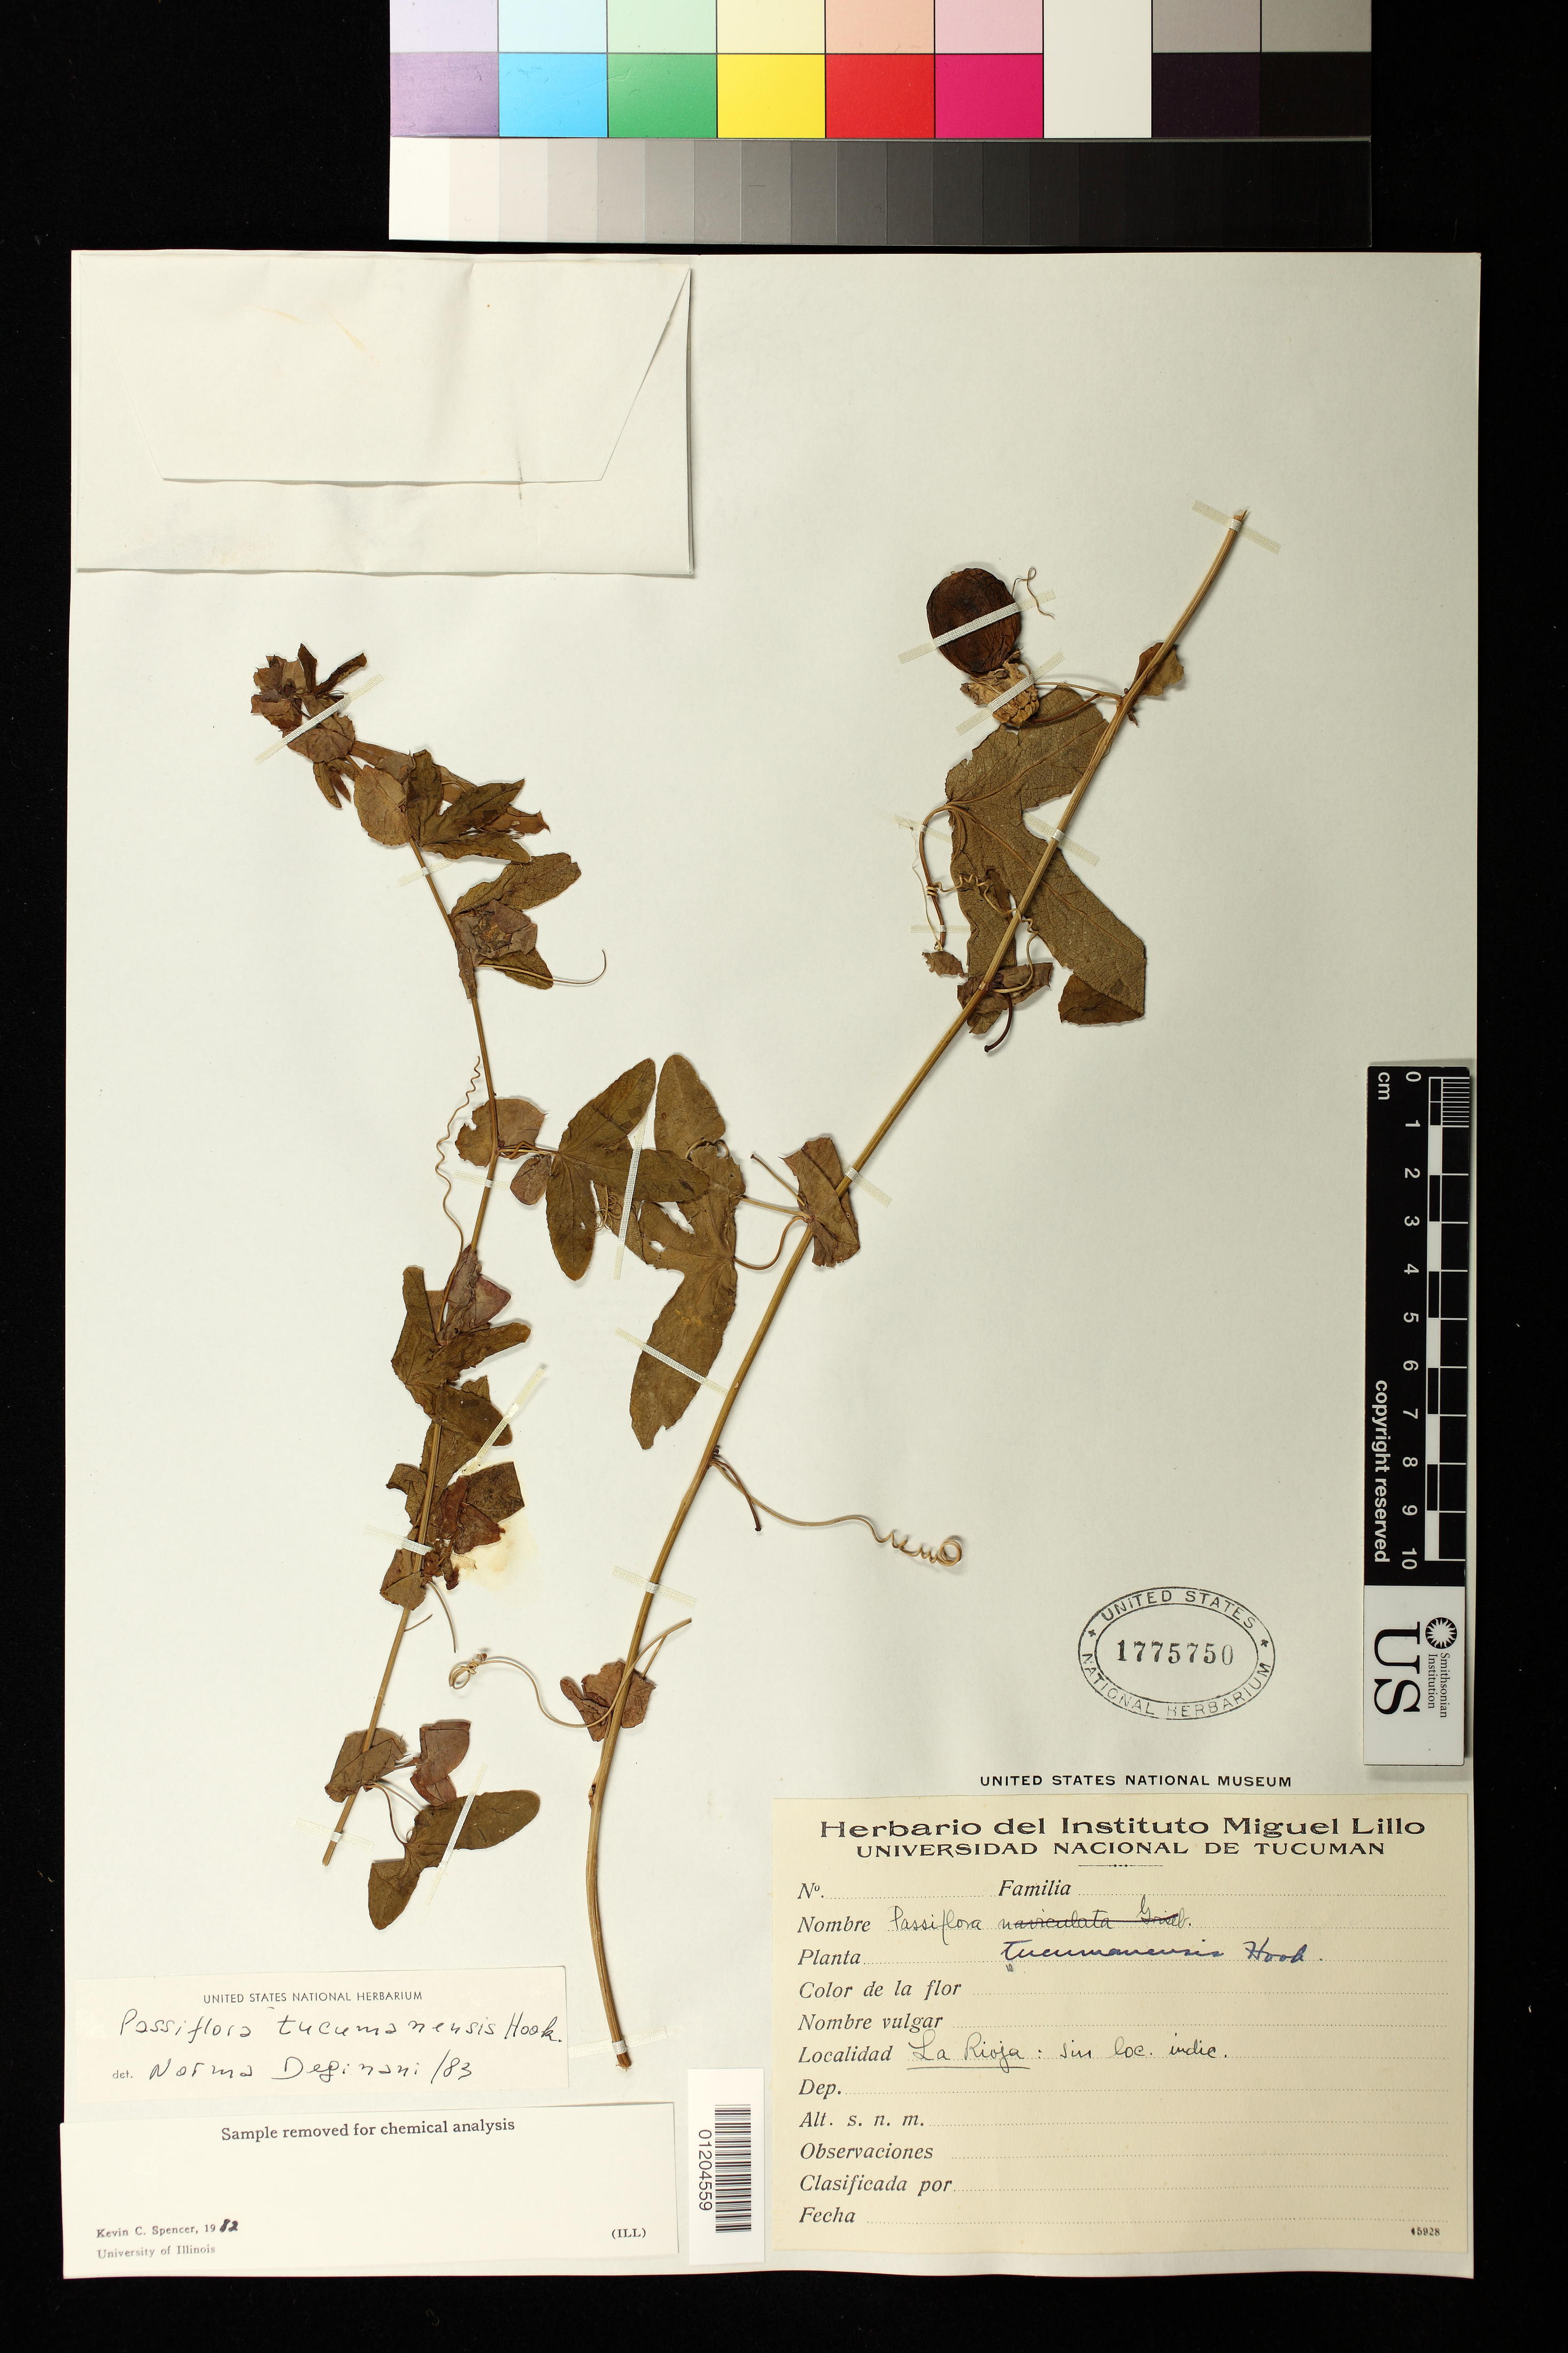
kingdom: Plantae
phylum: Tracheophyta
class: Magnoliopsida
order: Malpighiales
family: Passifloraceae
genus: Passiflora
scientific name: Passiflora tucumanensis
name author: Hook.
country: Argentina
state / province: La Rioja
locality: sin loc. indic.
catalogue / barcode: US 1775750